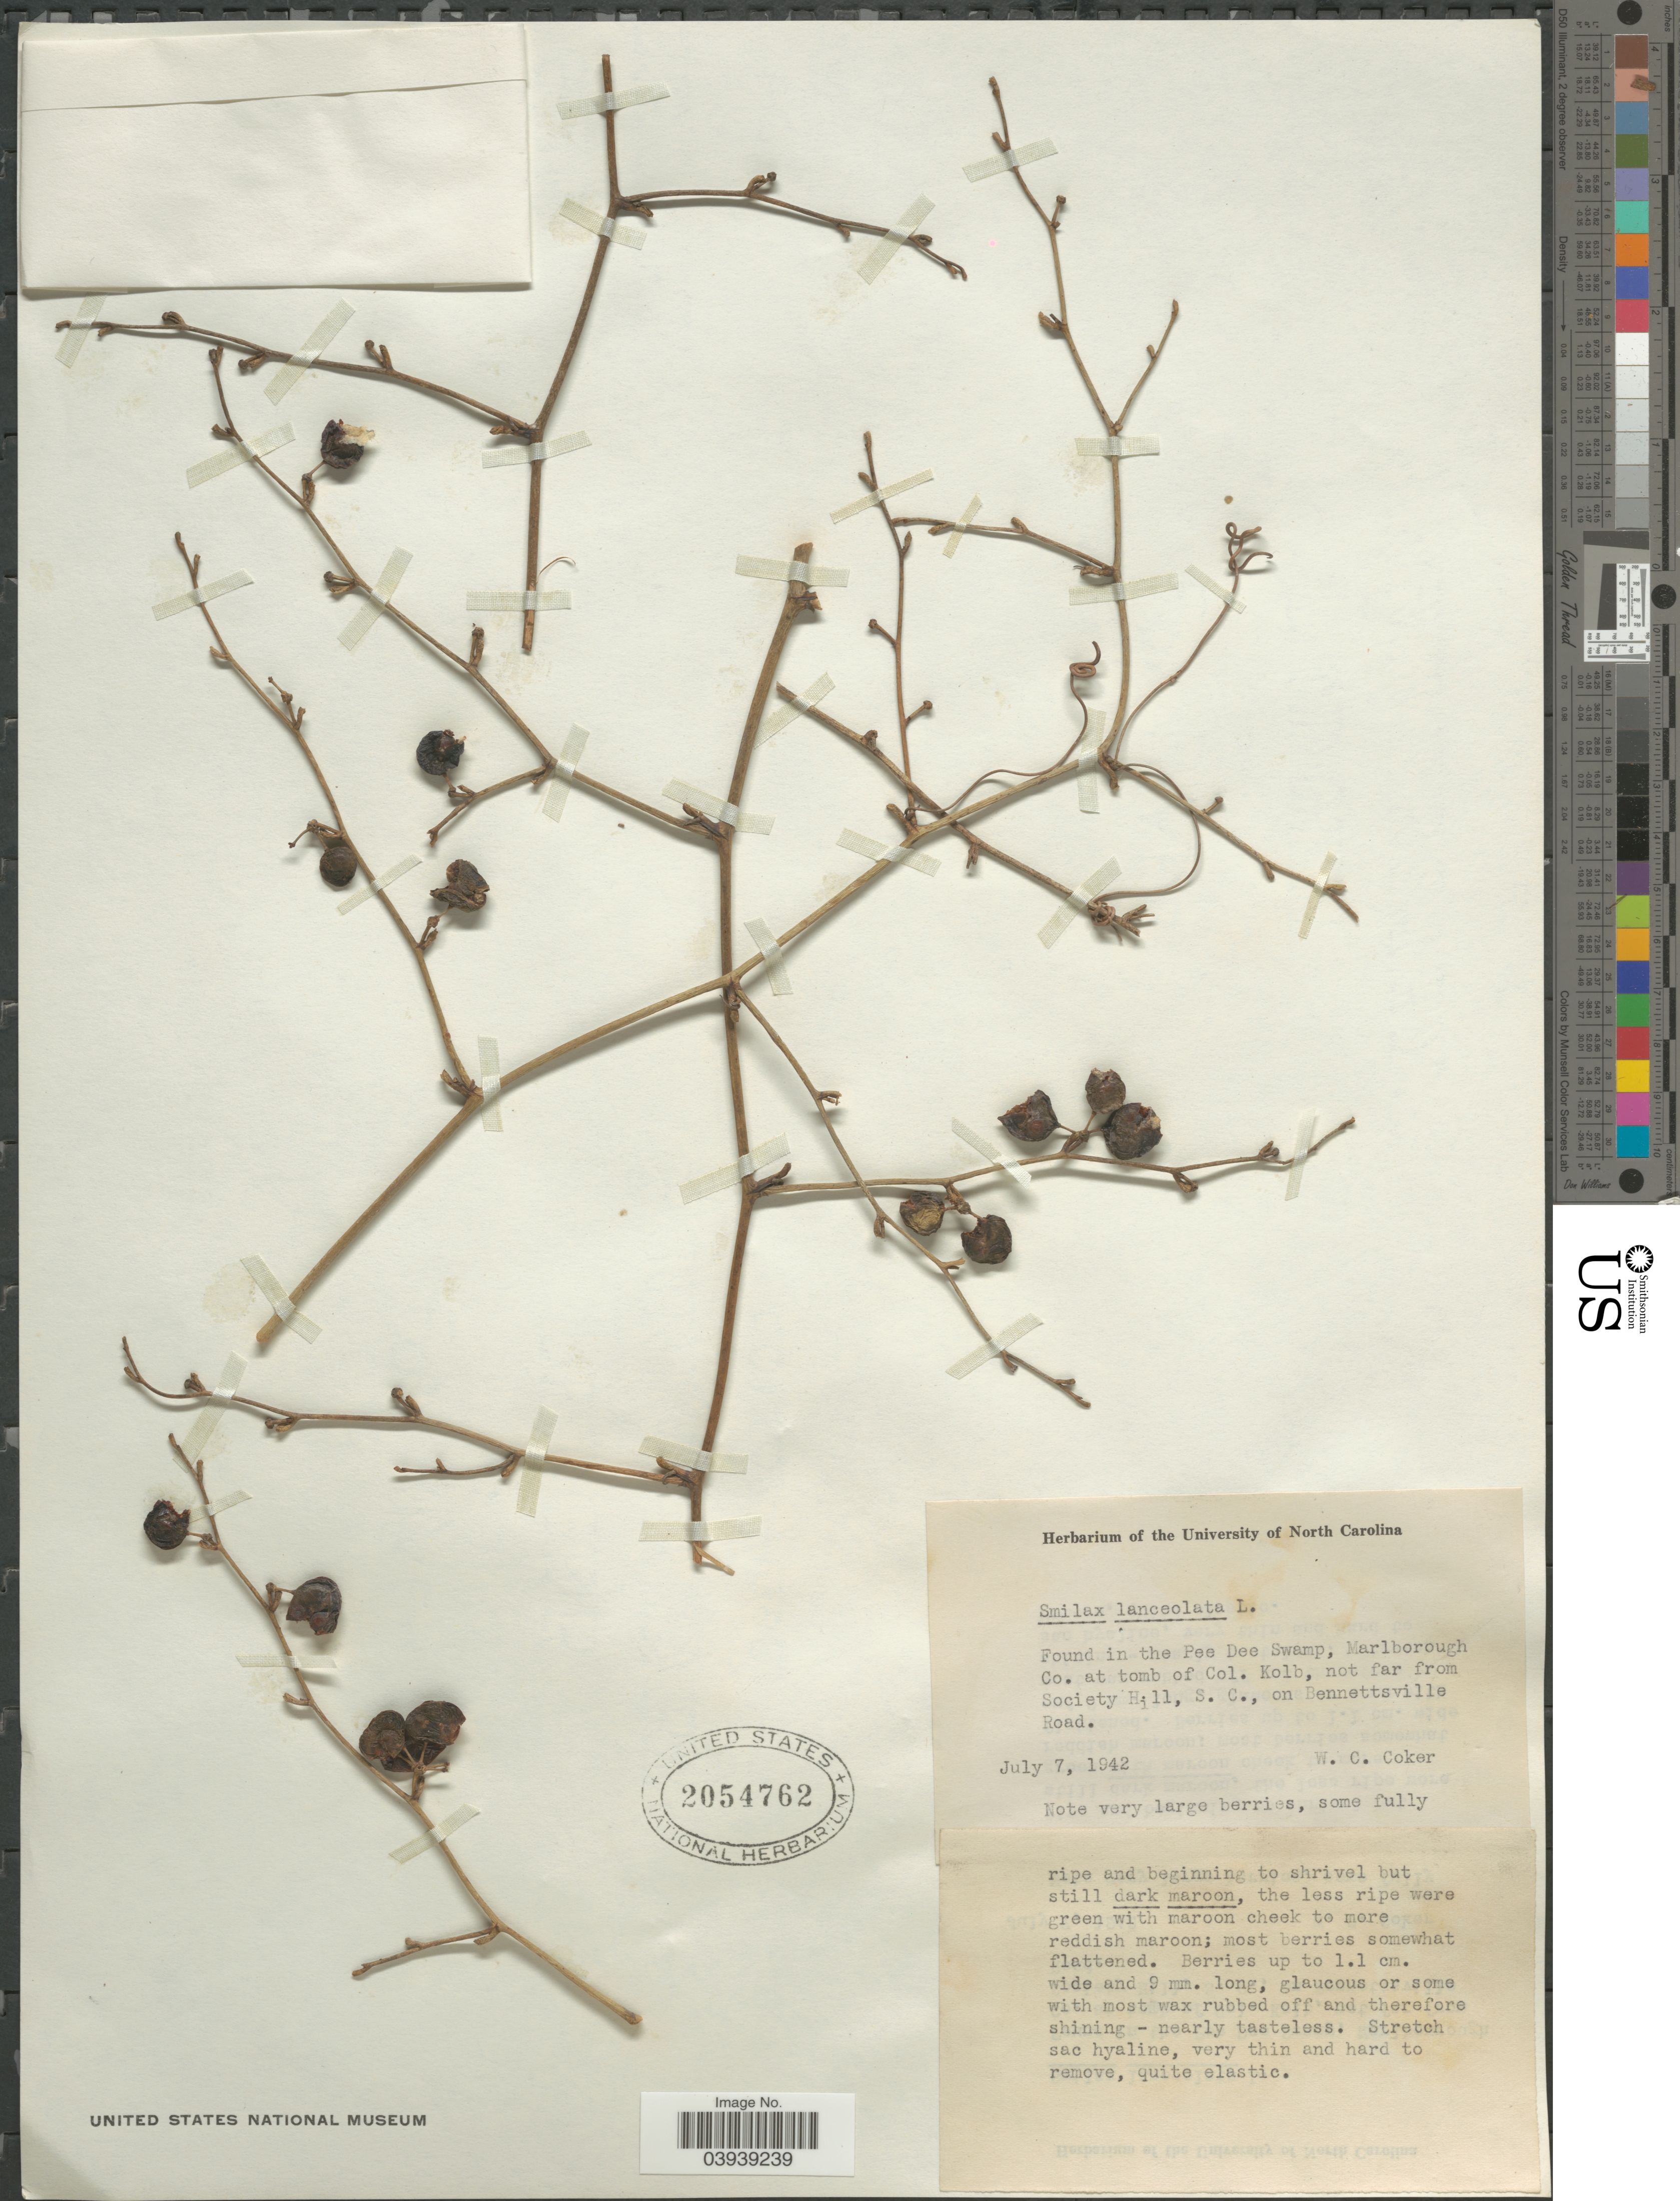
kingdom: Plantae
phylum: Tracheophyta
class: Liliopsida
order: Liliales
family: Smilacaceae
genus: Smilax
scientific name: Smilax smallii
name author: Morong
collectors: W. Coker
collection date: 1942-07-07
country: United States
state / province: South Carolina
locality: Found in the Pee Dee Swamp, Marlborough Co. at tomb of Col. Kolb, not far from Society Hill, on Bennettsville Road.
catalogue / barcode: US 2054762